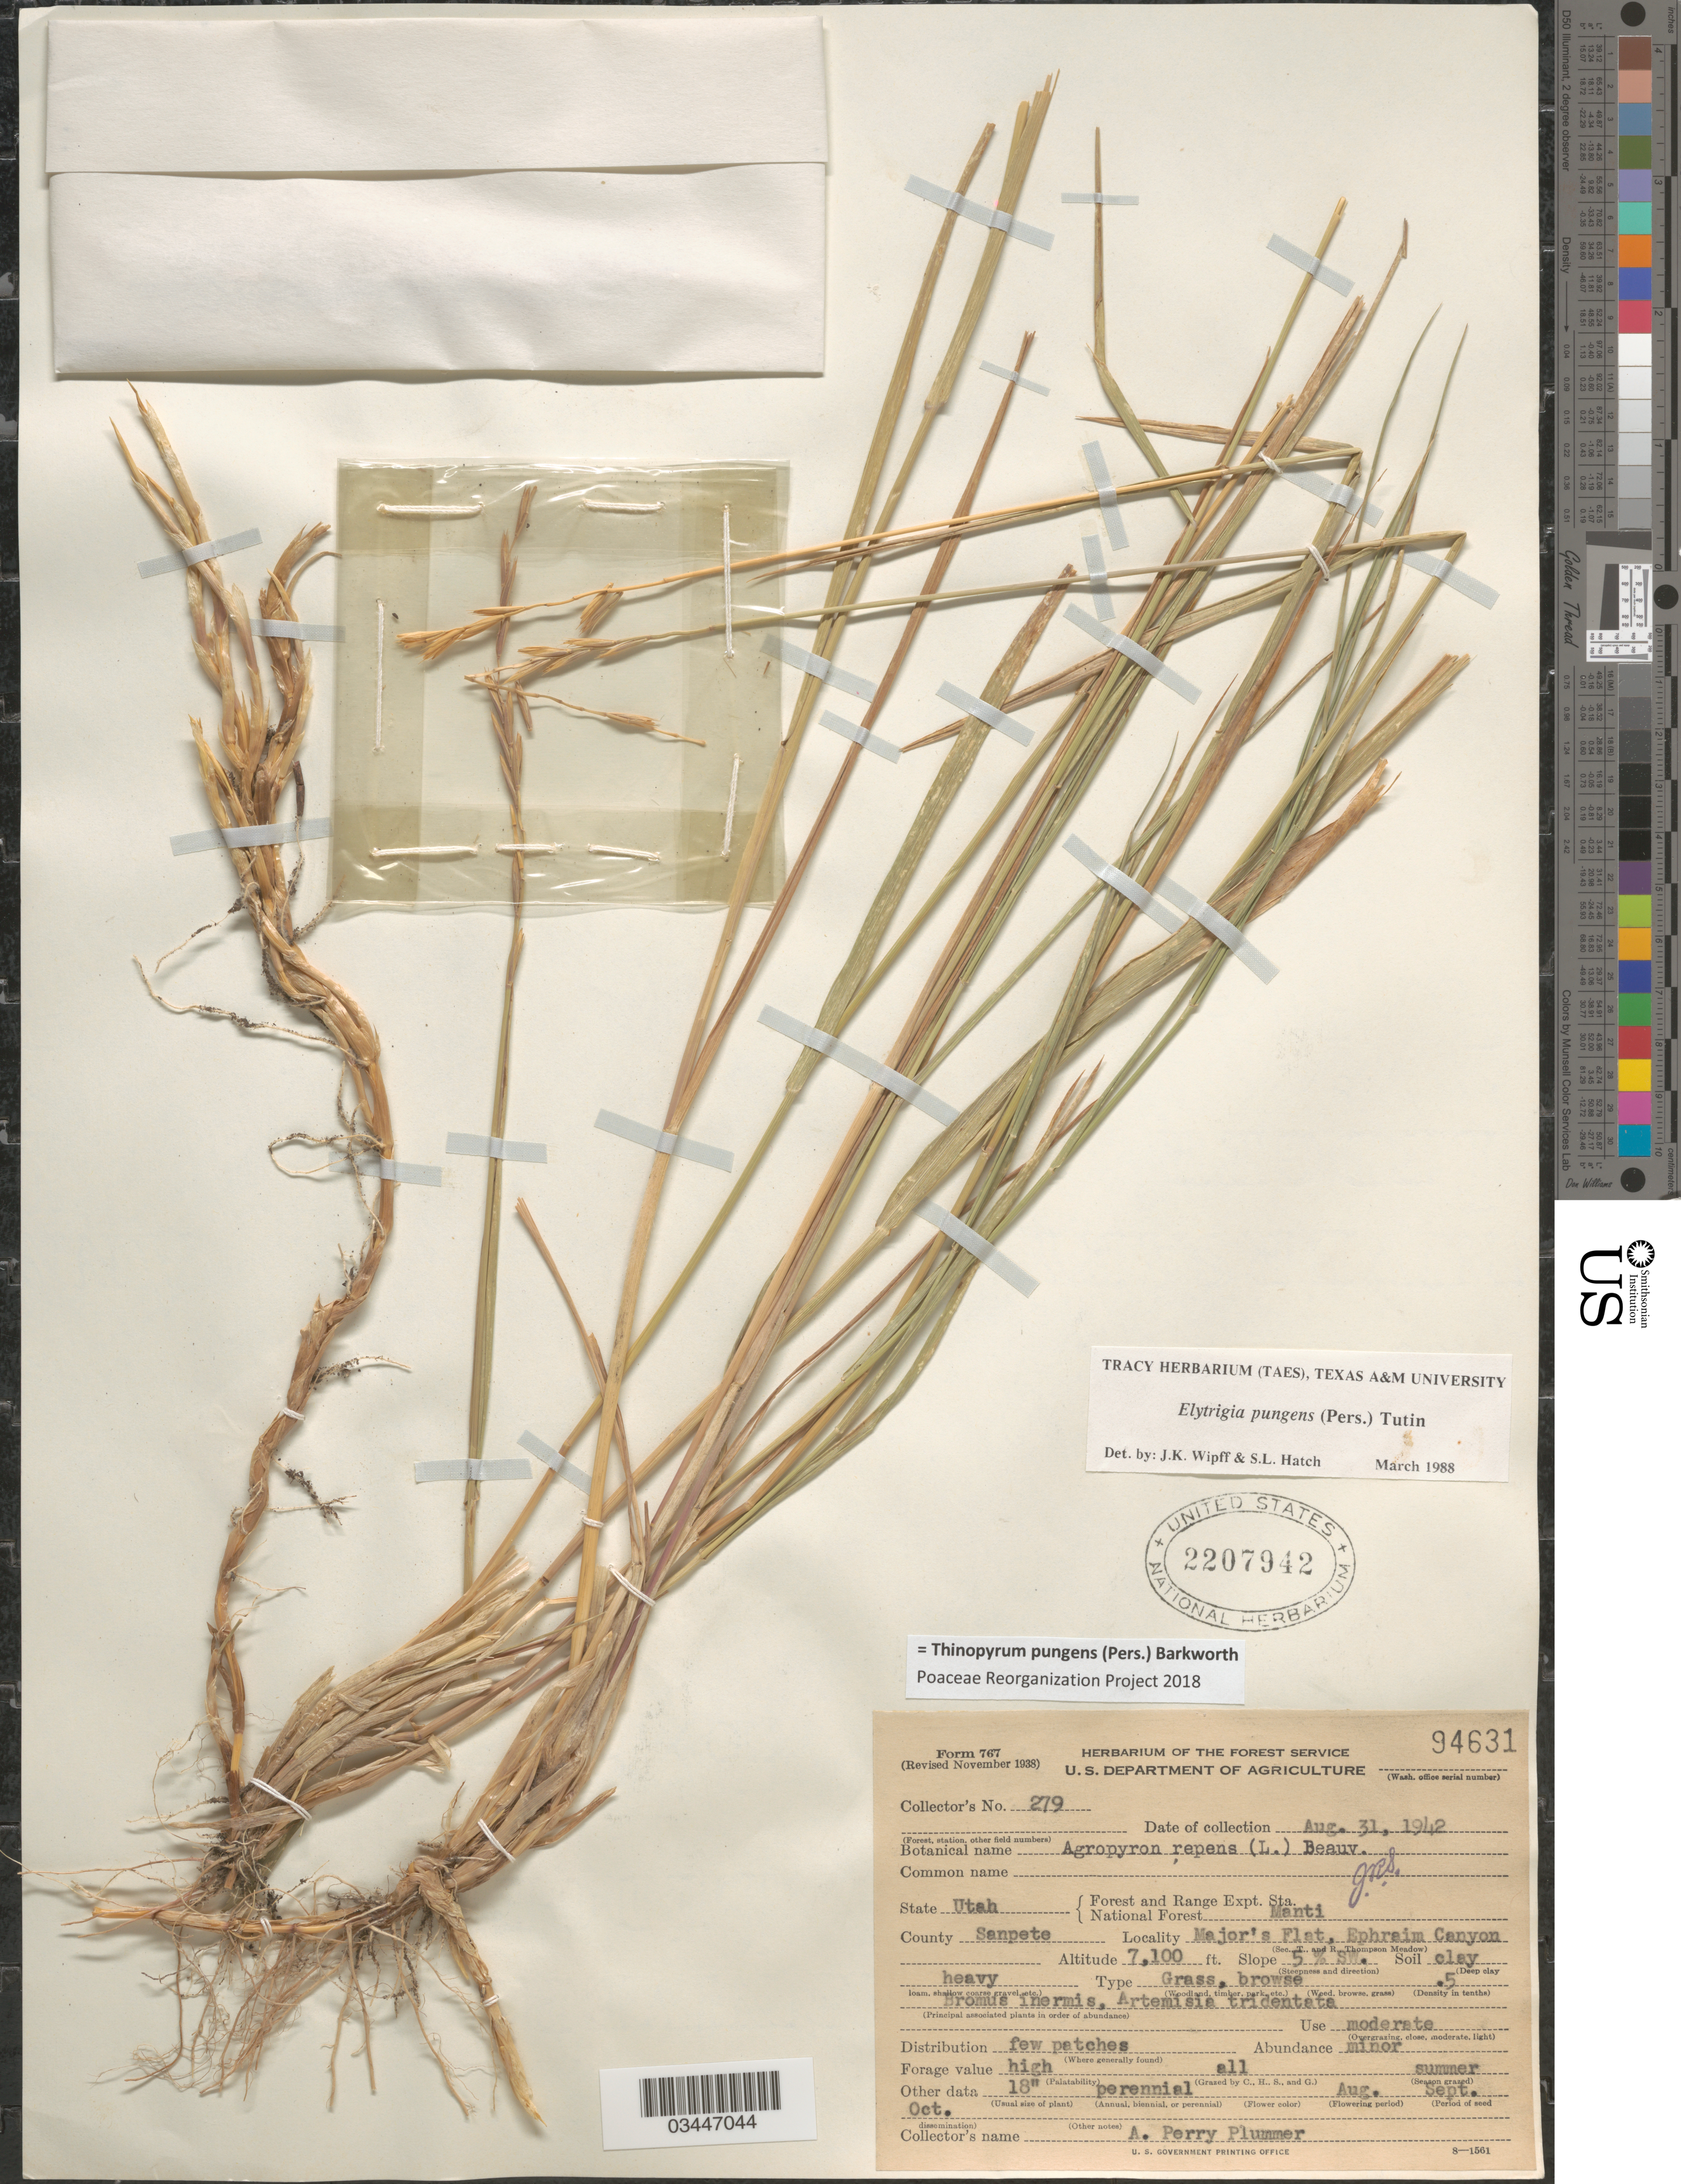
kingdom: Plantae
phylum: Tracheophyta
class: Liliopsida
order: Poales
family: Poaceae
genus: Thinopyrum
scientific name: Thinopyrum pungens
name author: (Pers.) Barkworth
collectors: A. Plummer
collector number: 279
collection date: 1942-08-31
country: United States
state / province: Utah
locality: Forest and Range Expt. Sta. National Forest Manti. County Sanpete. Major's Flat, Ephraim Canyon. Slope 5% SW.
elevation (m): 2164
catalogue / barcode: US 2207942